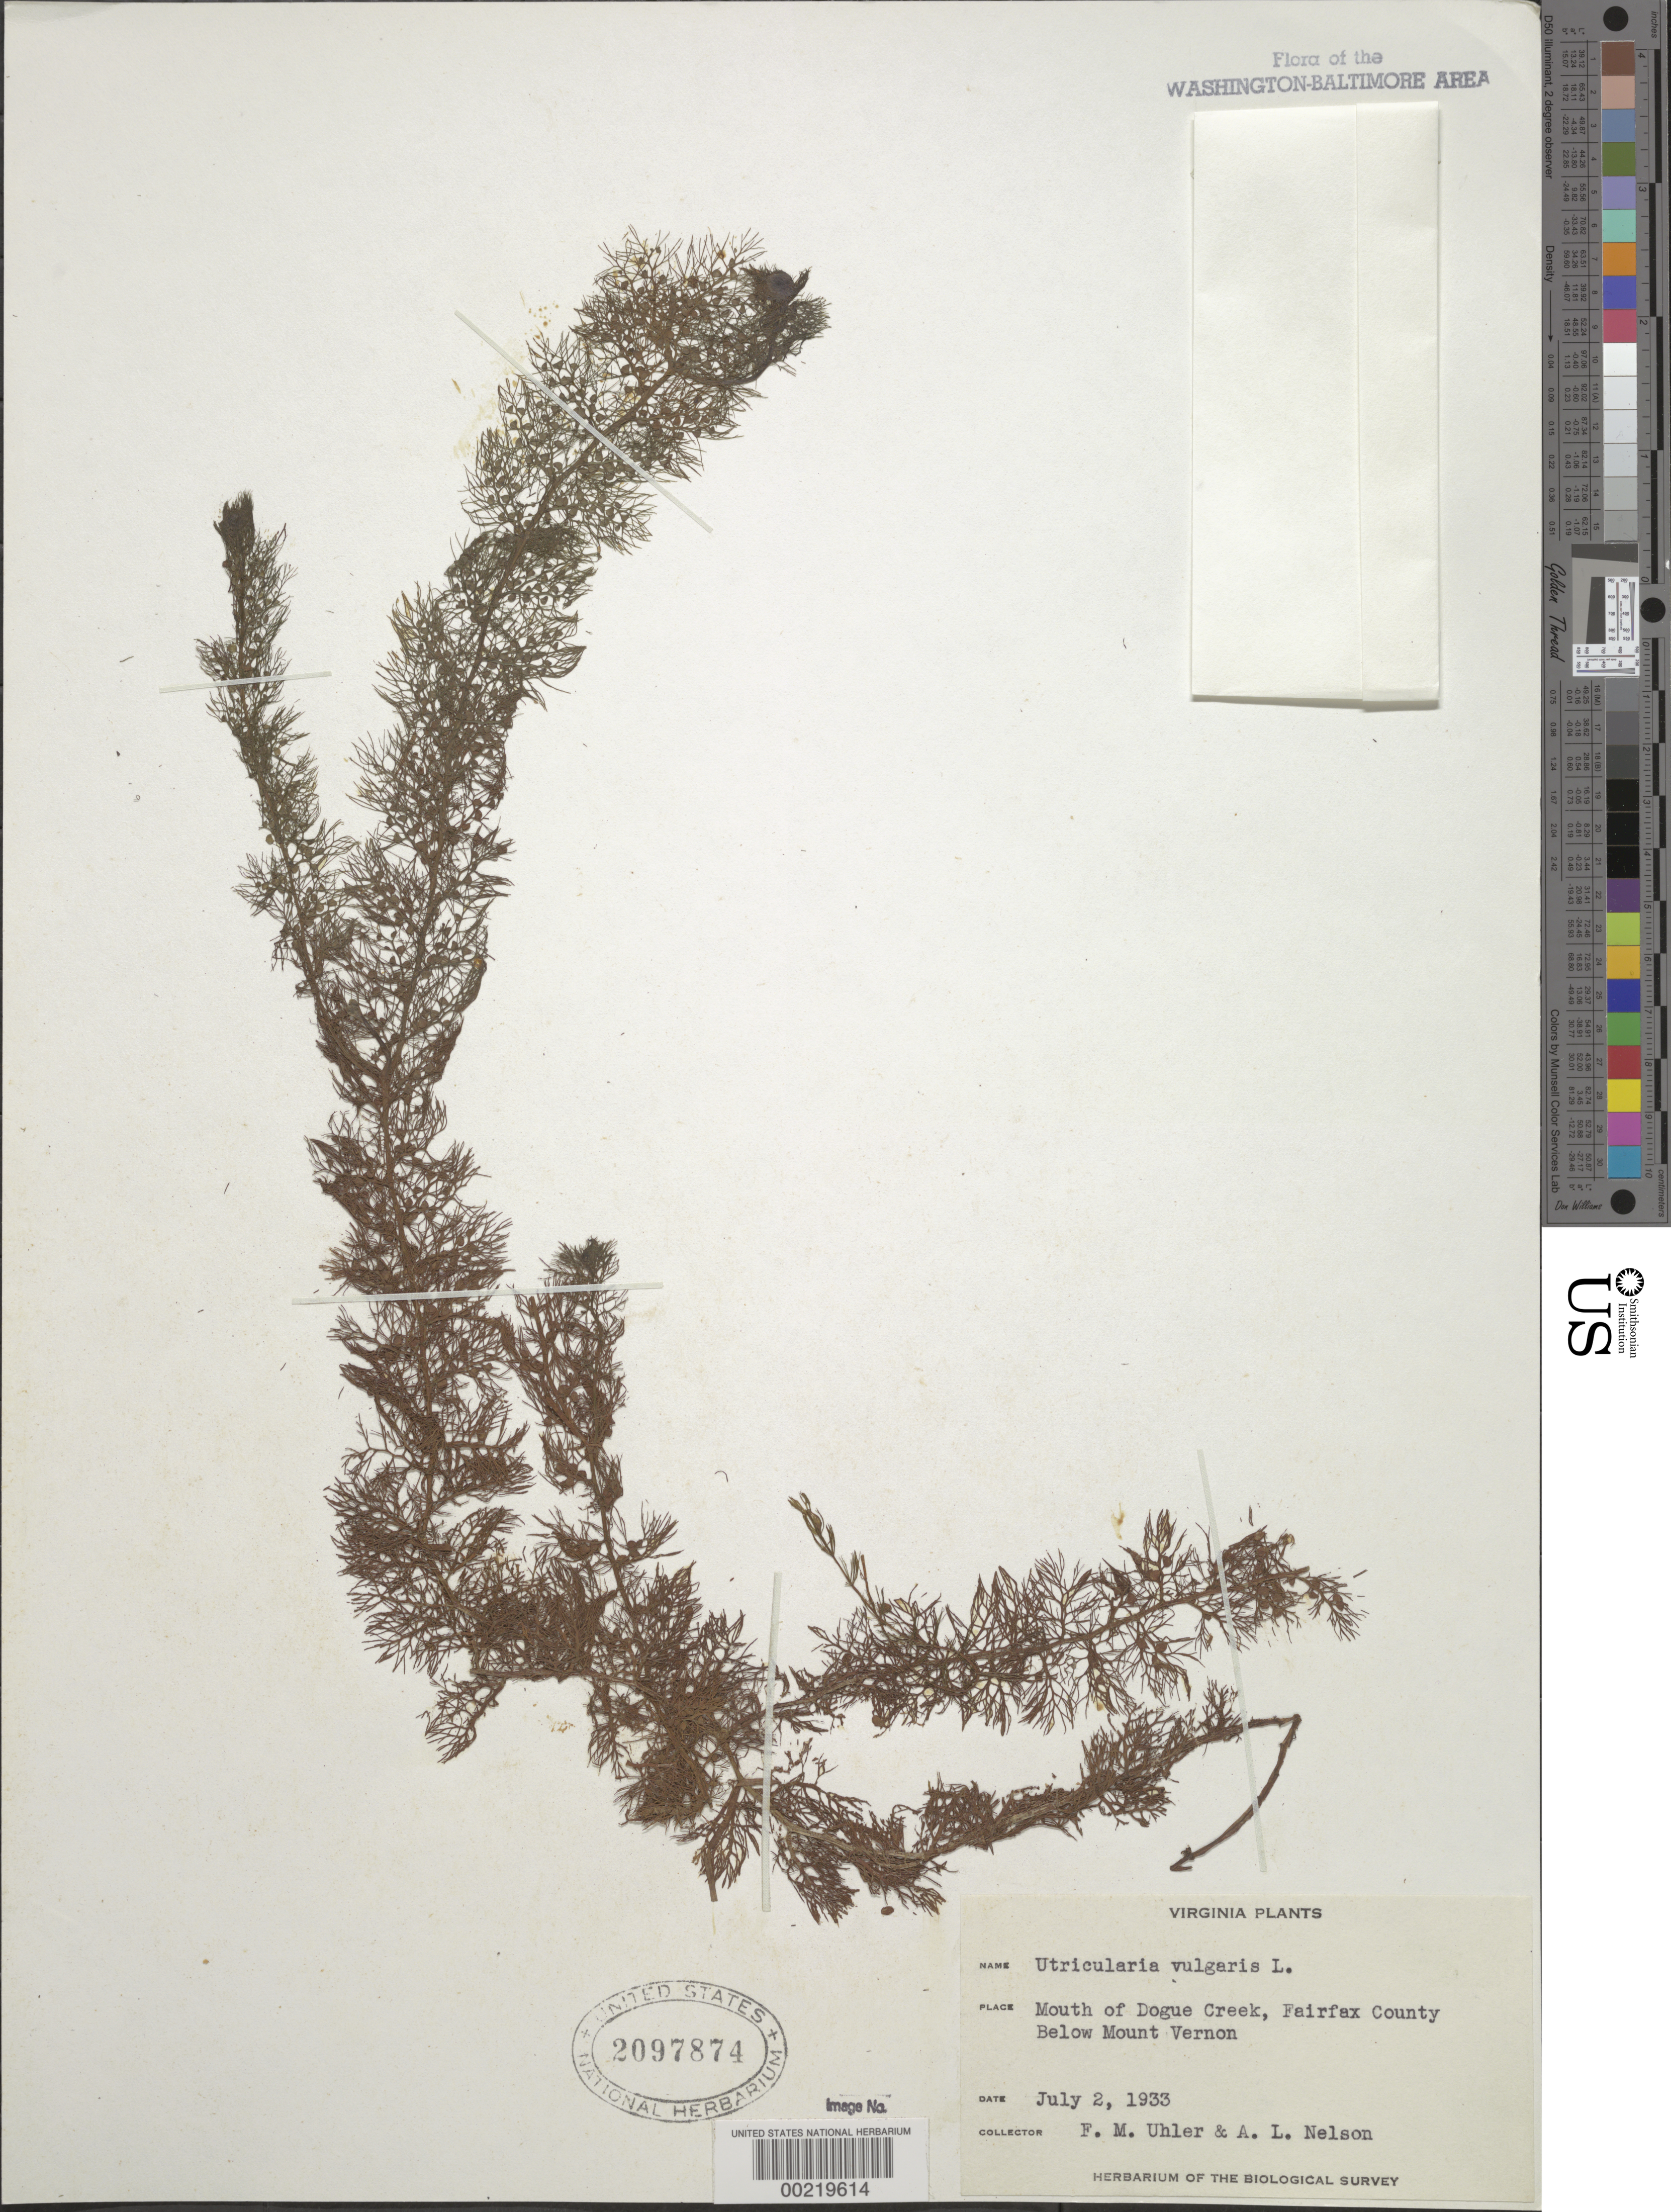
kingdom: Plantae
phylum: Tracheophyta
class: Magnoliopsida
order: Lamiales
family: Lentibulariaceae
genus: Utricularia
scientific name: Utricularia vulgaris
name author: L.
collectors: F. M. Uhler & A. L. Nelson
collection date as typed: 02 Jul 1933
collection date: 1933-07-02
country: United States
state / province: Virginia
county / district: Fairfax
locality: Mouth of Dogue Creek below Mount Vernon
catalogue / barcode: US 2097874